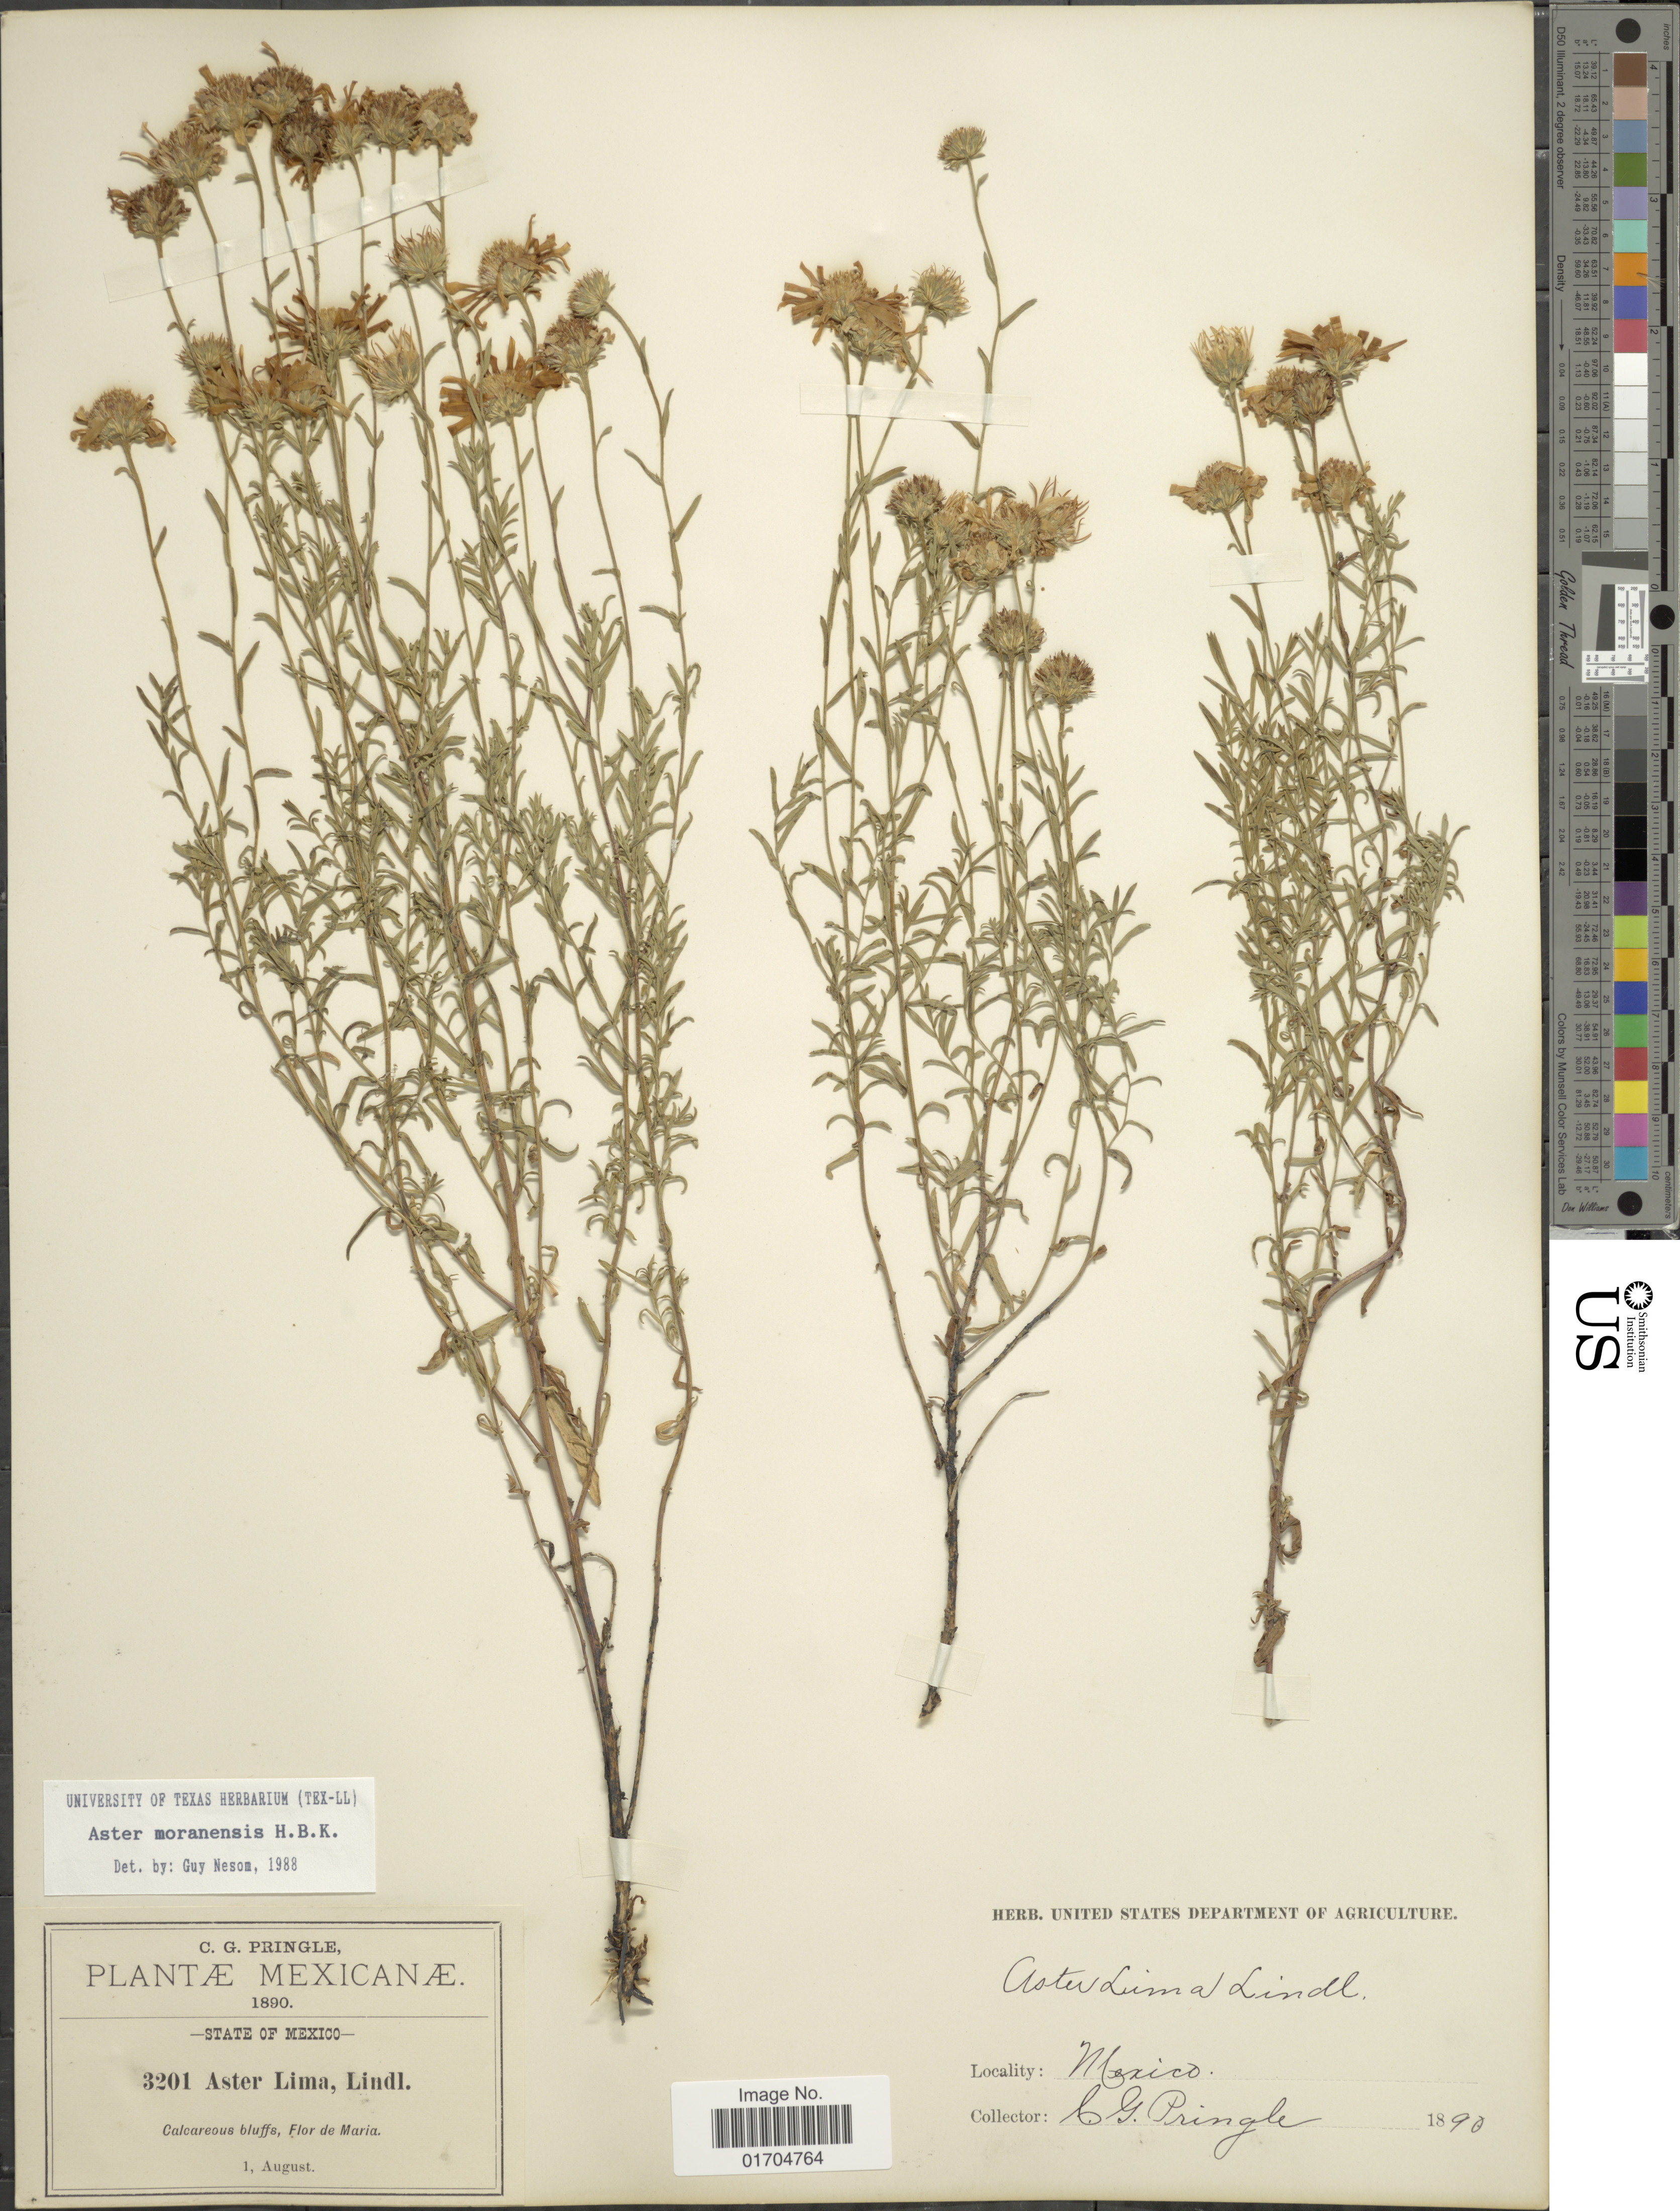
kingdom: Plantae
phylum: Tracheophyta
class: Magnoliopsida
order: Asterales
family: Asteraceae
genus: Symphyotrichum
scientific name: Symphyotrichum moranense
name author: (Kunth) G.L. Nesom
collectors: C. G. Pringle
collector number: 3201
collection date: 1890-08-01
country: Mexico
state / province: México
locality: Calcareous bluffs, Flor de Maria